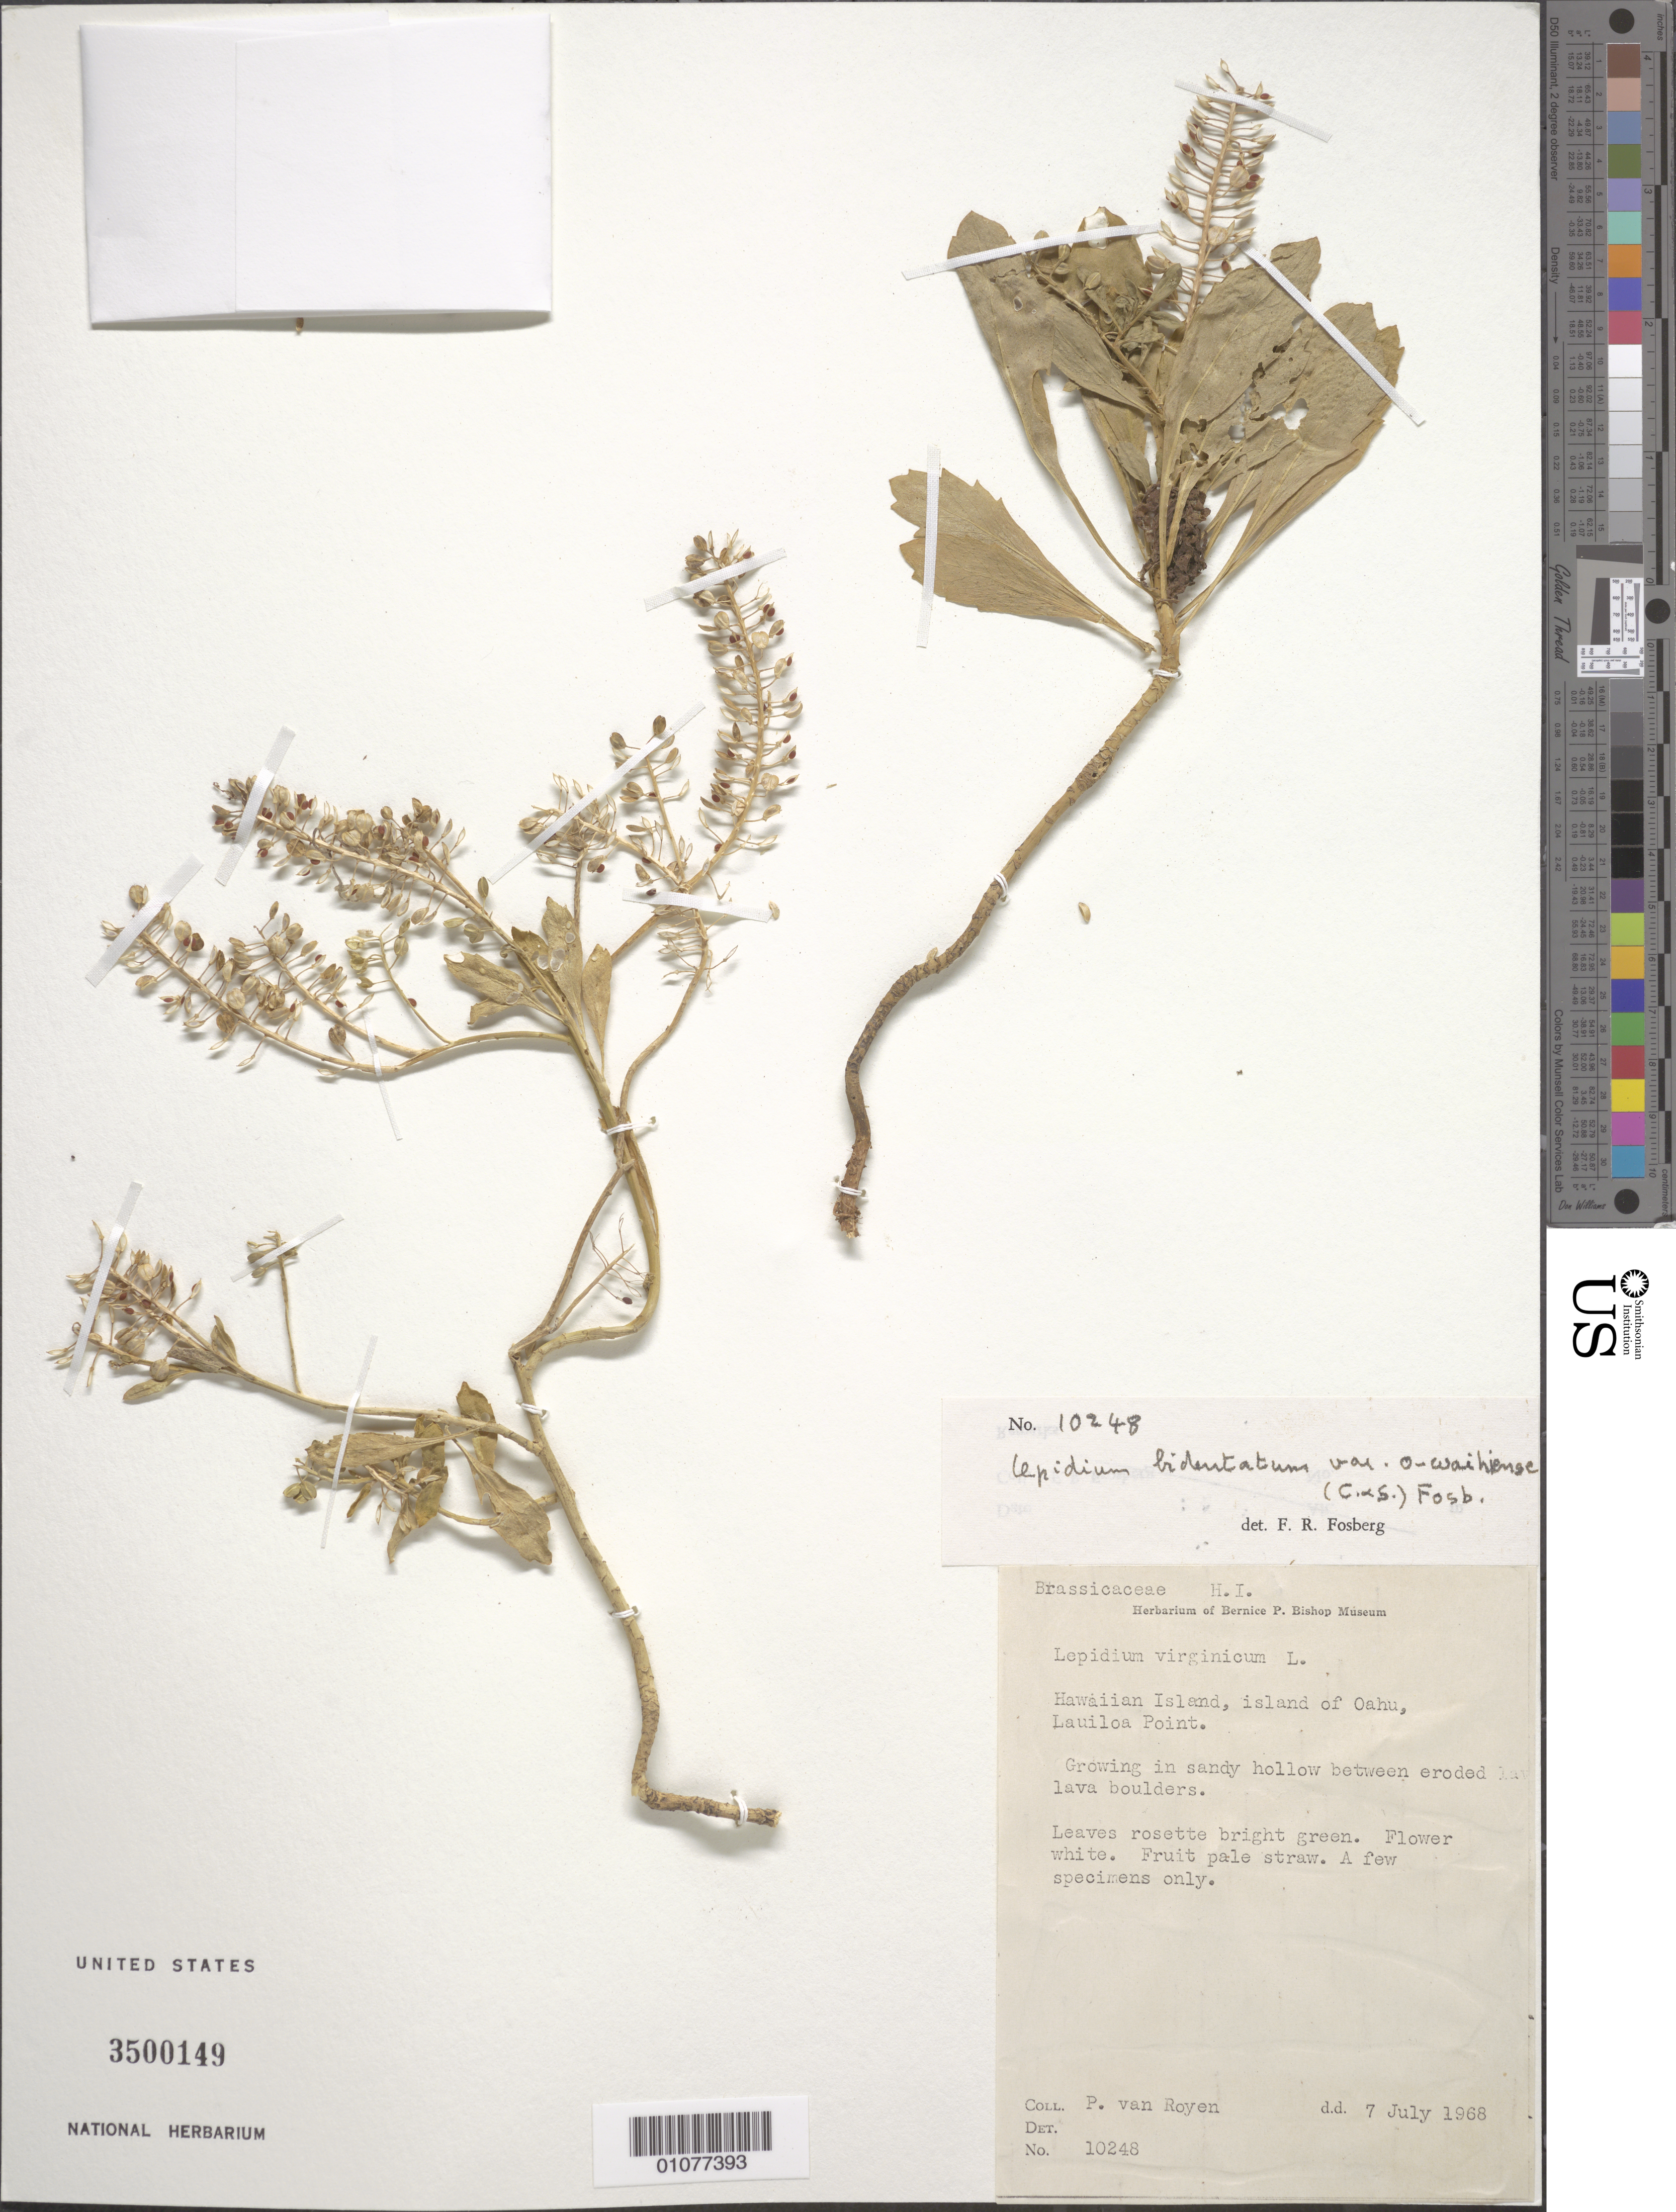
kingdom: Plantae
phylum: Tracheophyta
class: Magnoliopsida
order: Brassicales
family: Brassicaceae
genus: Lepidium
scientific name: Lepidium virginicum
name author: L.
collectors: P. van Royen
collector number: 10248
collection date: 1968-07-07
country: United States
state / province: Hawaii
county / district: Honolulu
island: Oahu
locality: Lauiloa Point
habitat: growing in sand hollow between eroded lava boulders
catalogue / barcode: US 3500149